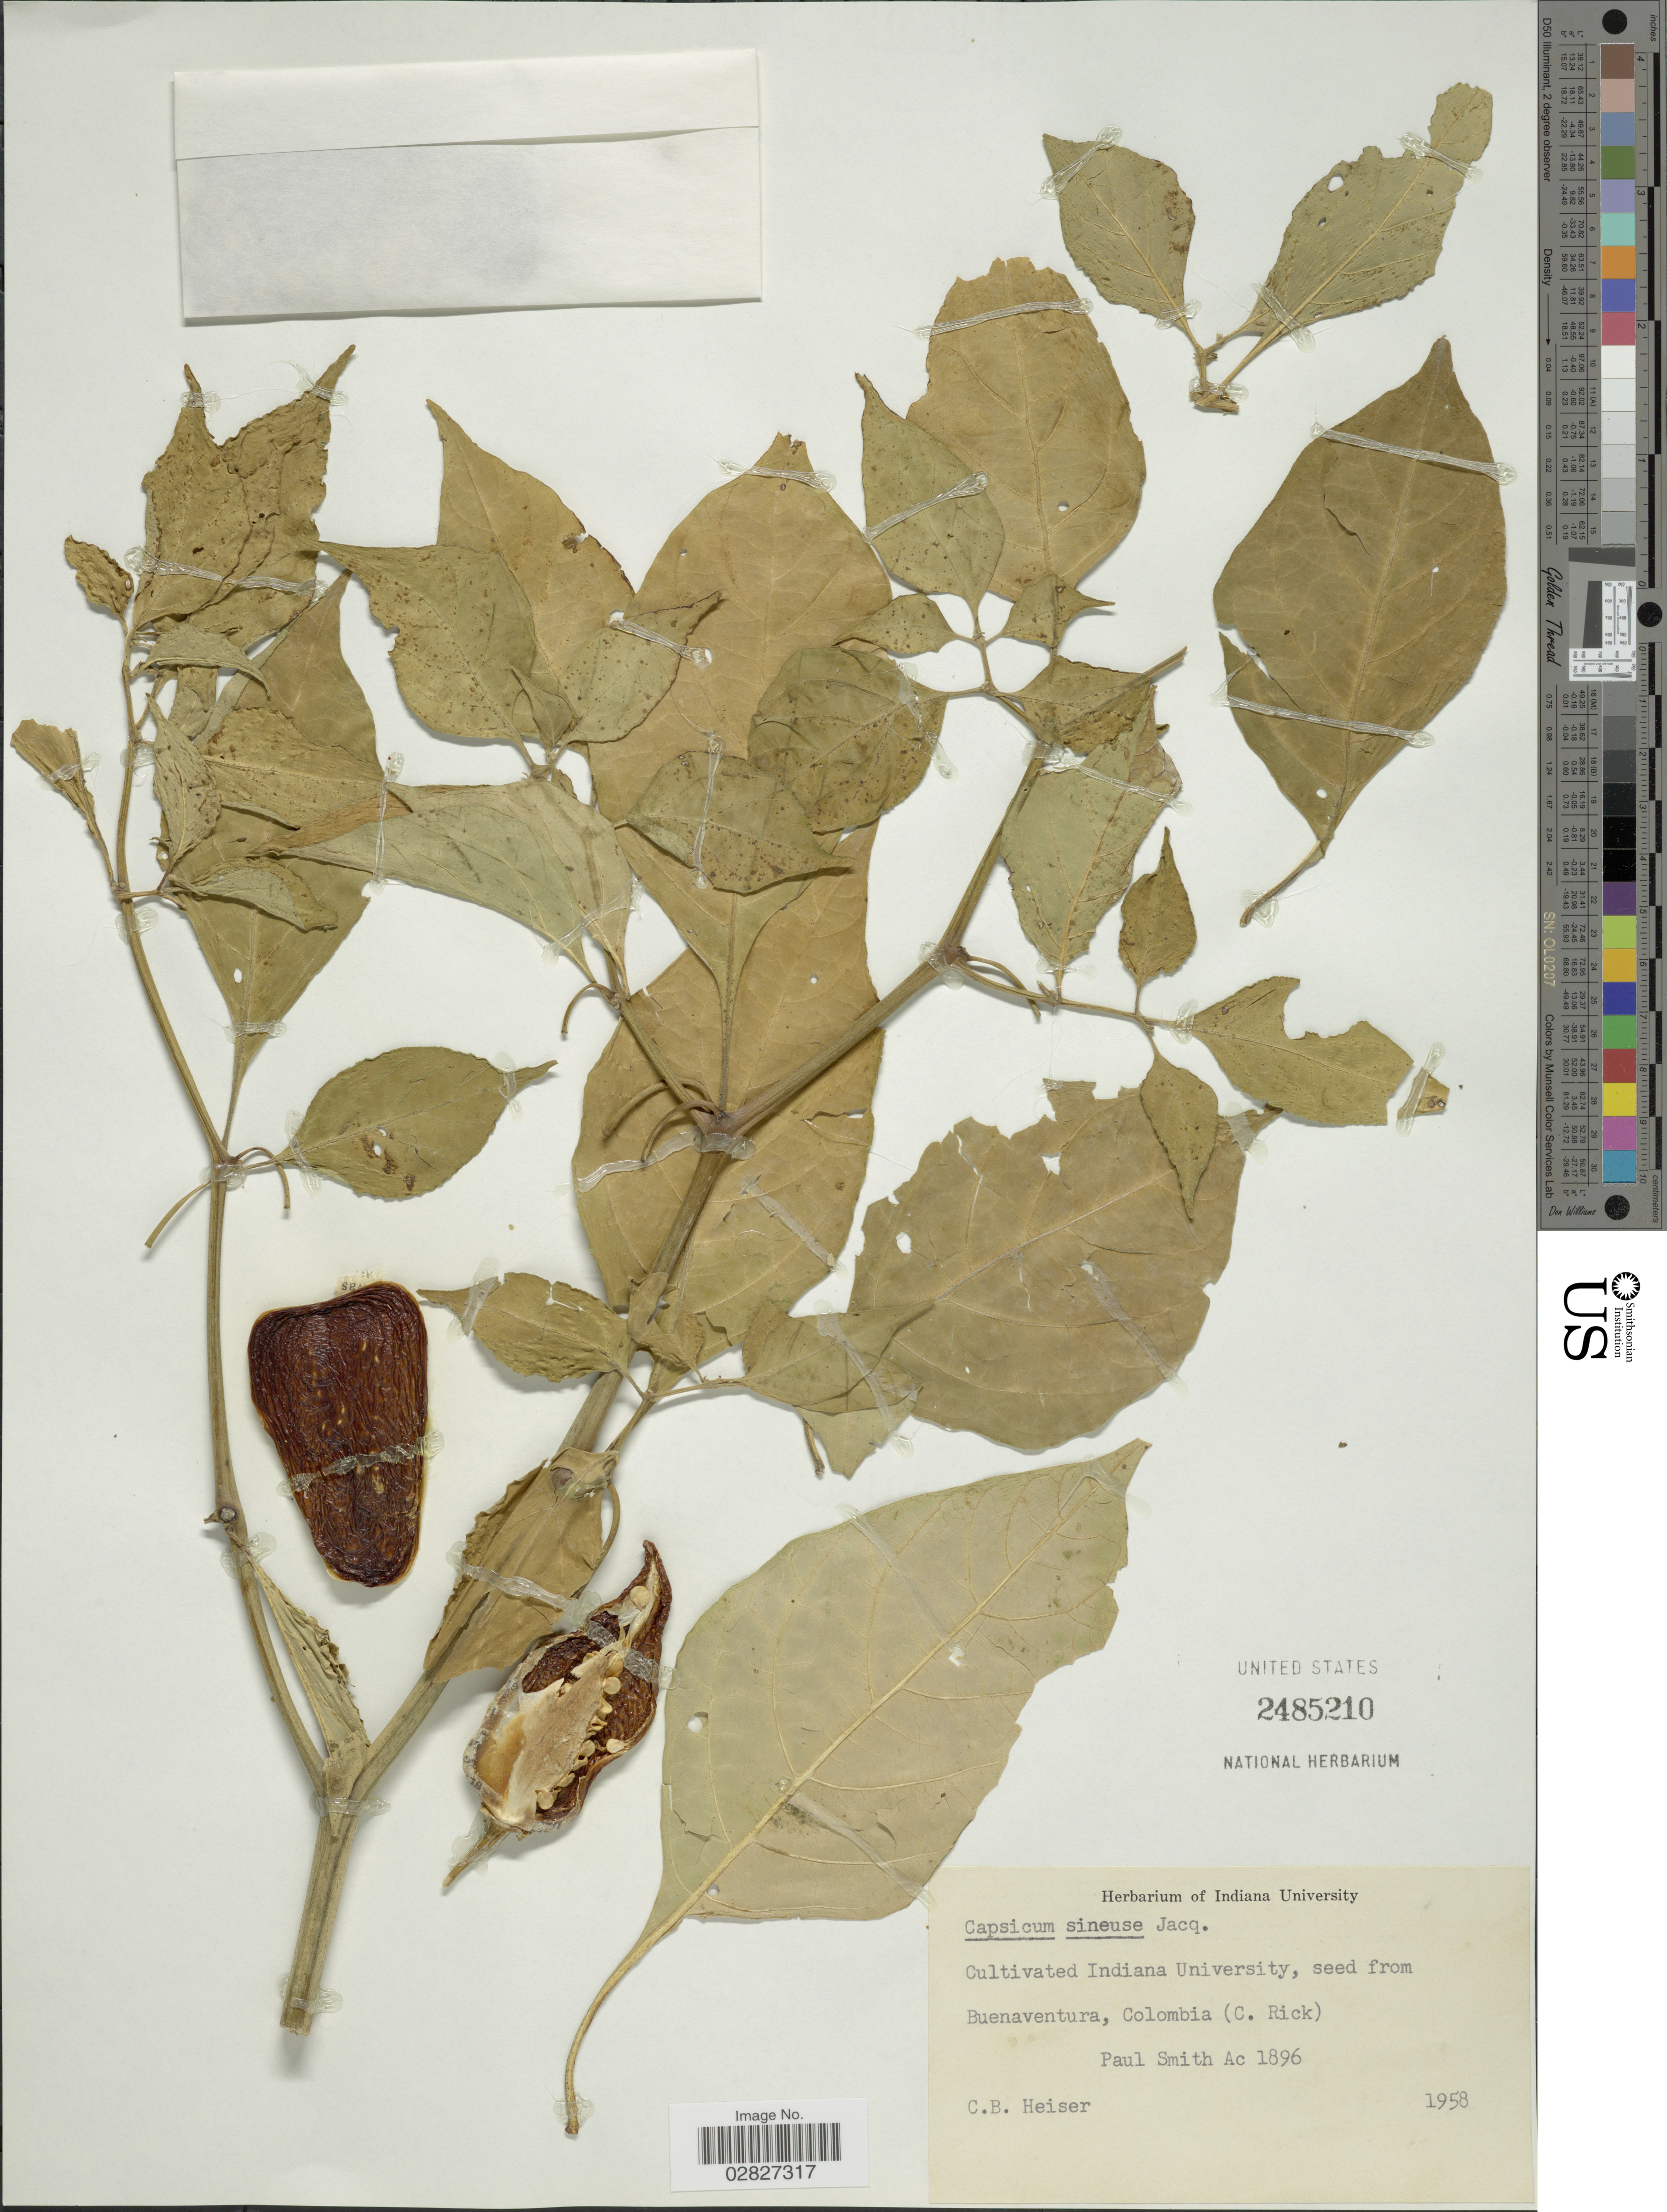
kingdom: Plantae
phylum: Tracheophyta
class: Magnoliopsida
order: Solanales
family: Solanaceae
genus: Capsicum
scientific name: Capsicum sinense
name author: Jacq.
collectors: C. B. Heiser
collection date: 1958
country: United States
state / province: Indiana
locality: Cultivated Indiana University.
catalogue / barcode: US 2485210